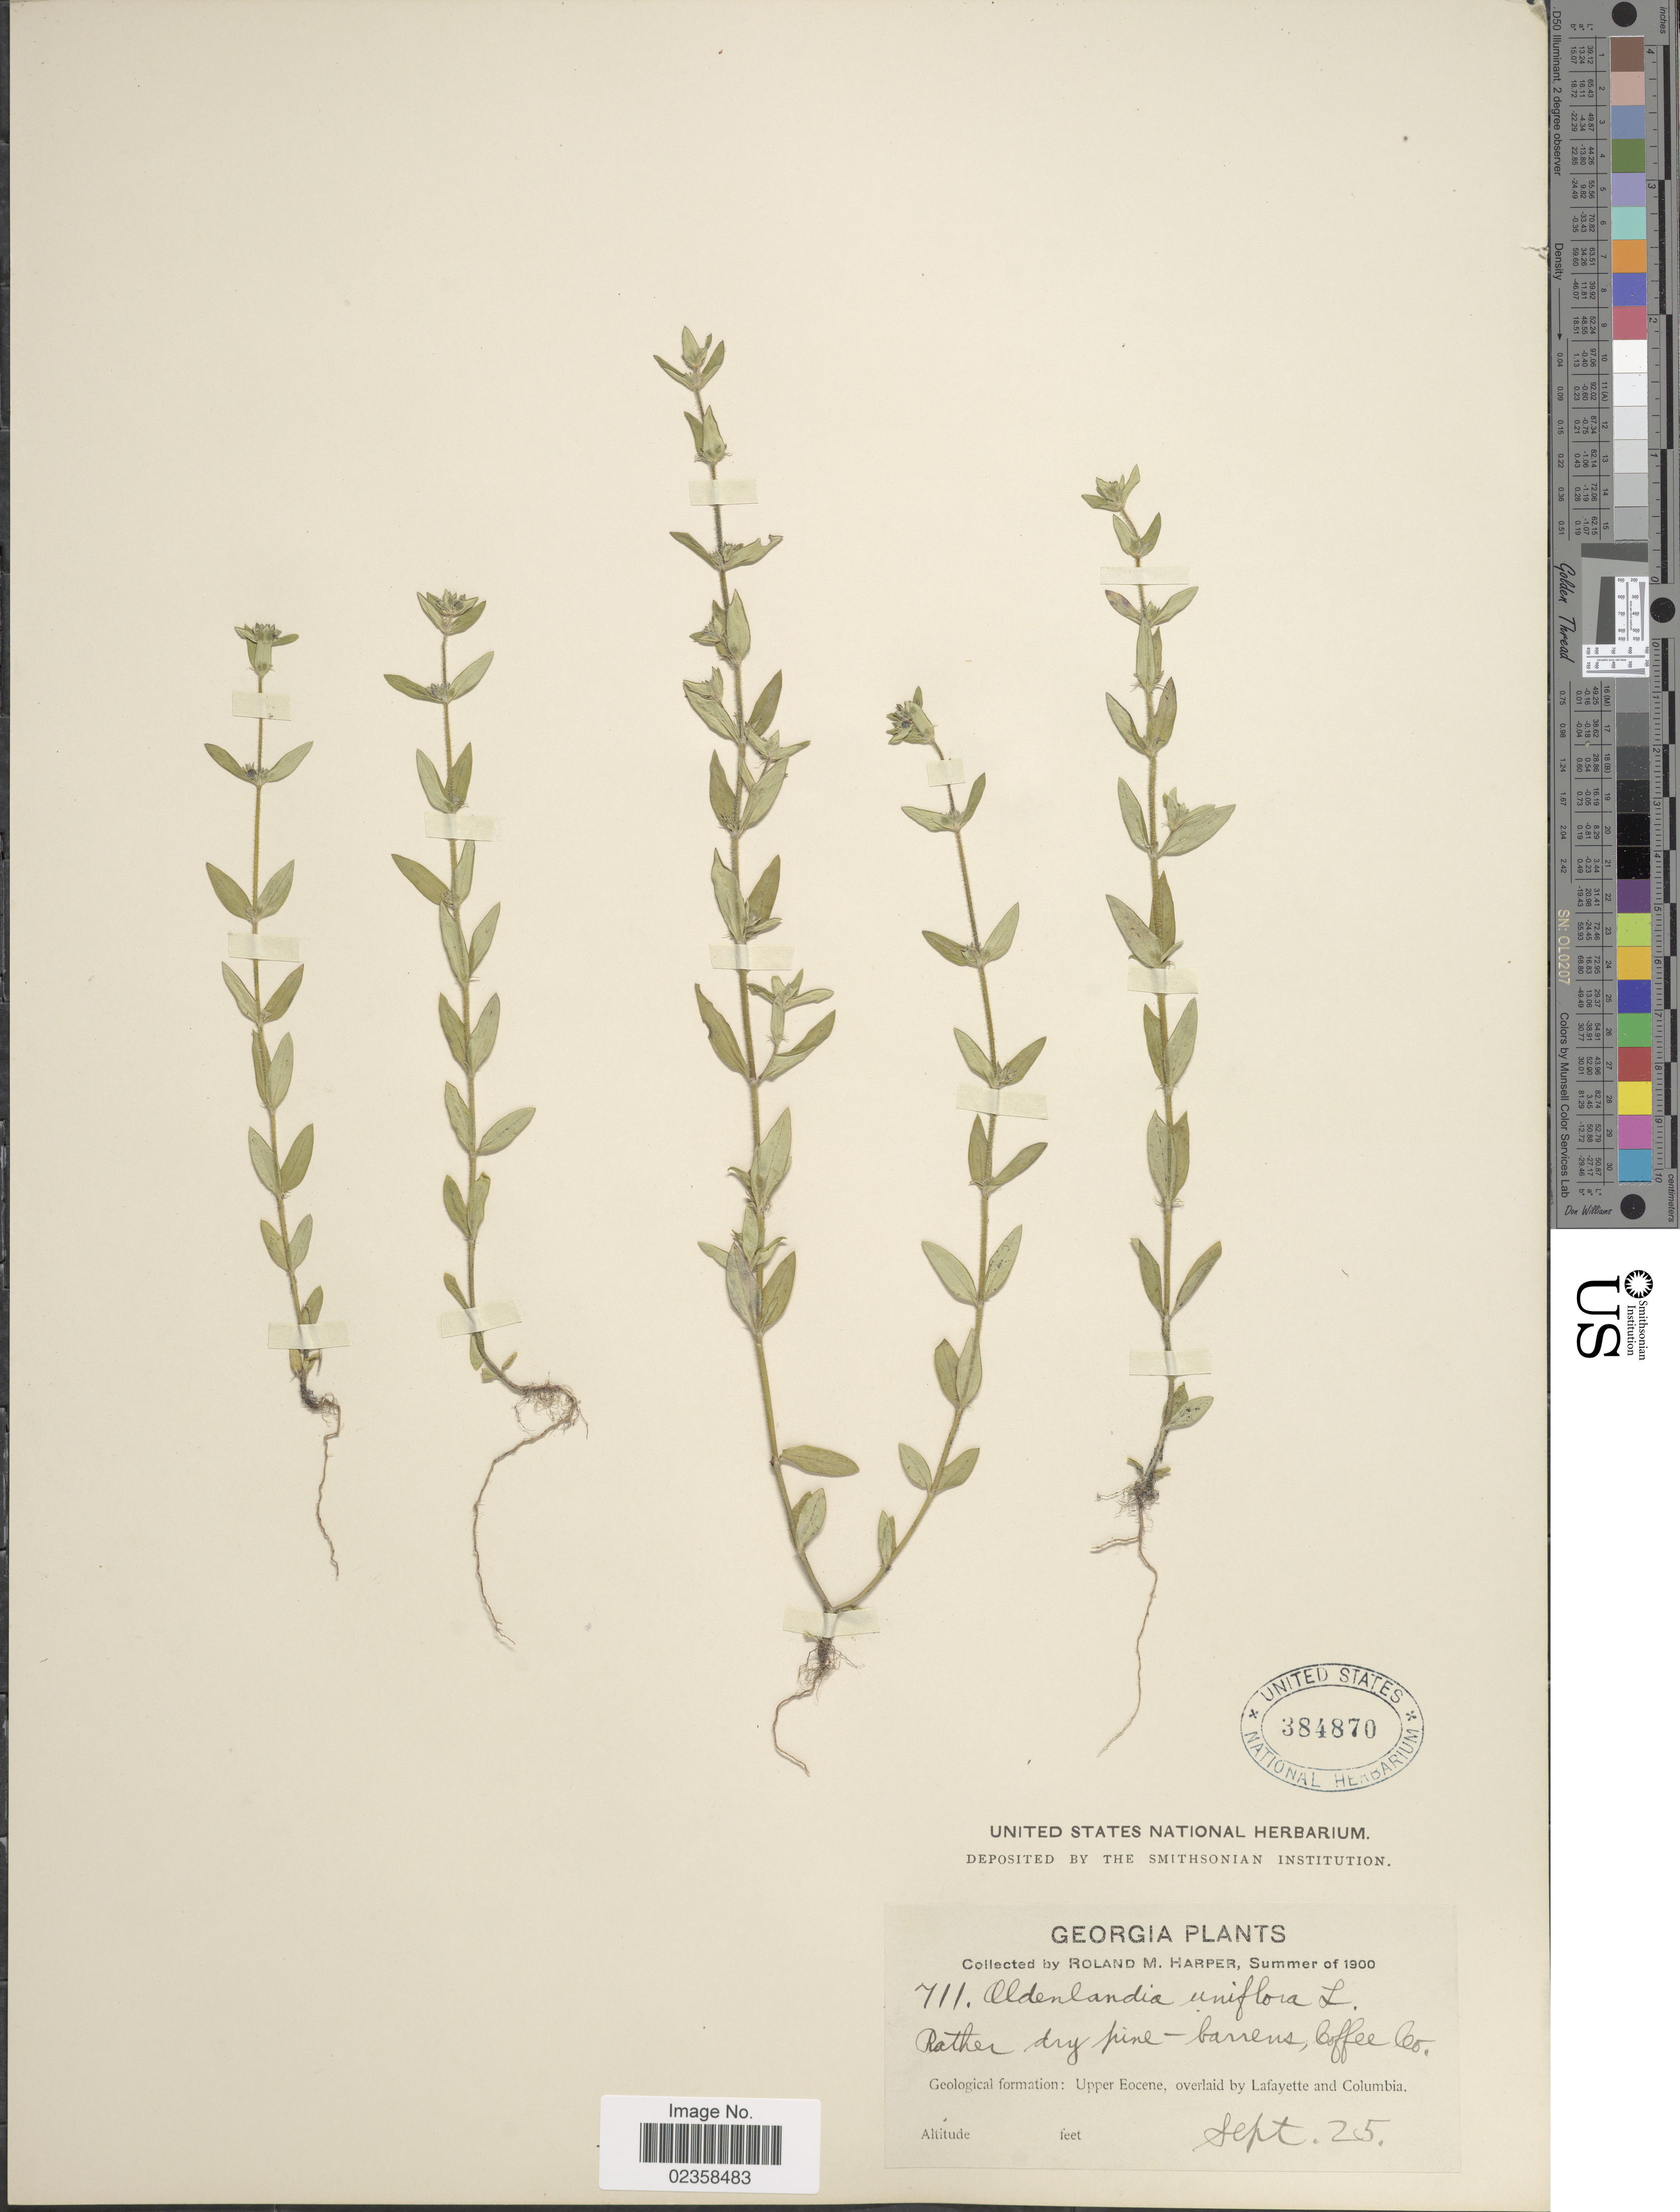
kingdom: Plantae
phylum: Tracheophyta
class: Magnoliopsida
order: Gentianales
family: Rubiaceae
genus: Oldenlandia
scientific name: Oldenlandia uniflora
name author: L.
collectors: R. M. Harper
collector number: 711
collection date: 1900-09-25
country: United States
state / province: Georgia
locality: Coffee Co., Geological formation, Upper Eocene, overlaid by Lafayett and Columbia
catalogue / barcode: US 384870